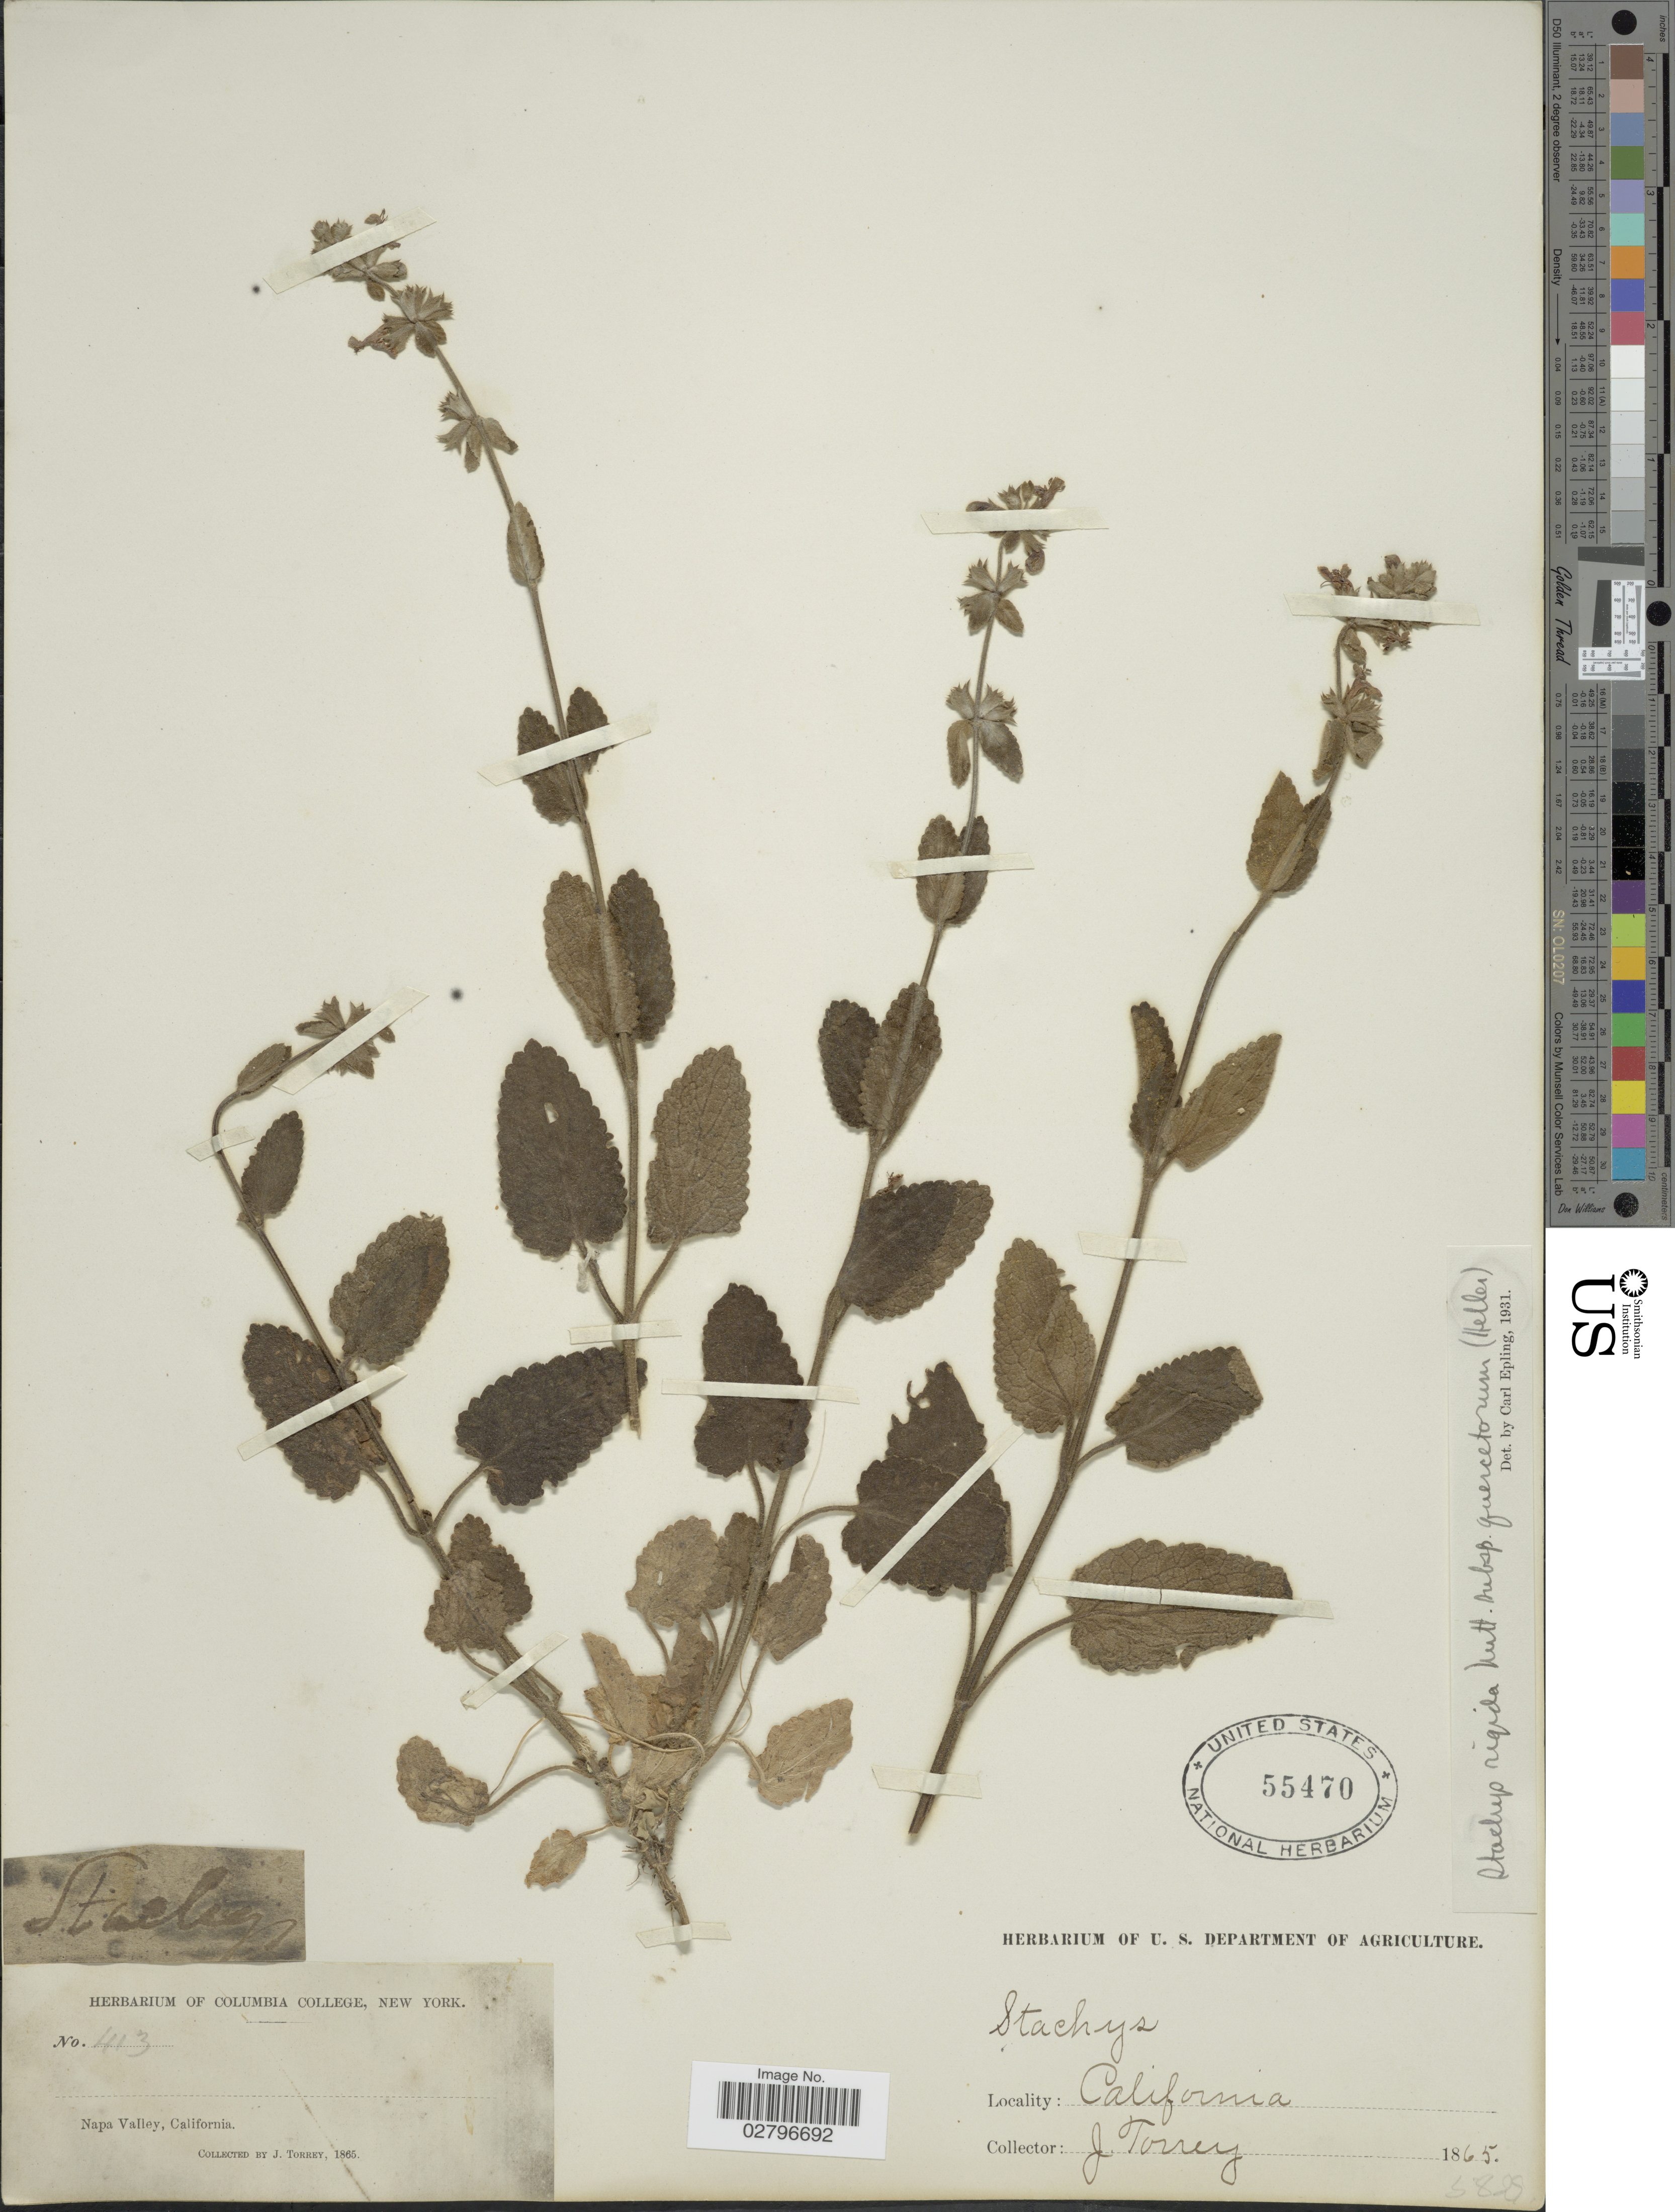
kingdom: Plantae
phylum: Tracheophyta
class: Magnoliopsida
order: Lamiales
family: Lamiaceae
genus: Stachys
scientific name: Stachys rigida subsp. quercetorum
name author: (A. Heller) Epling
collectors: J. Torrey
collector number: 413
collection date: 1865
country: United States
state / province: California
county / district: Napa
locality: Napa Valley.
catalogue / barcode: US 55470